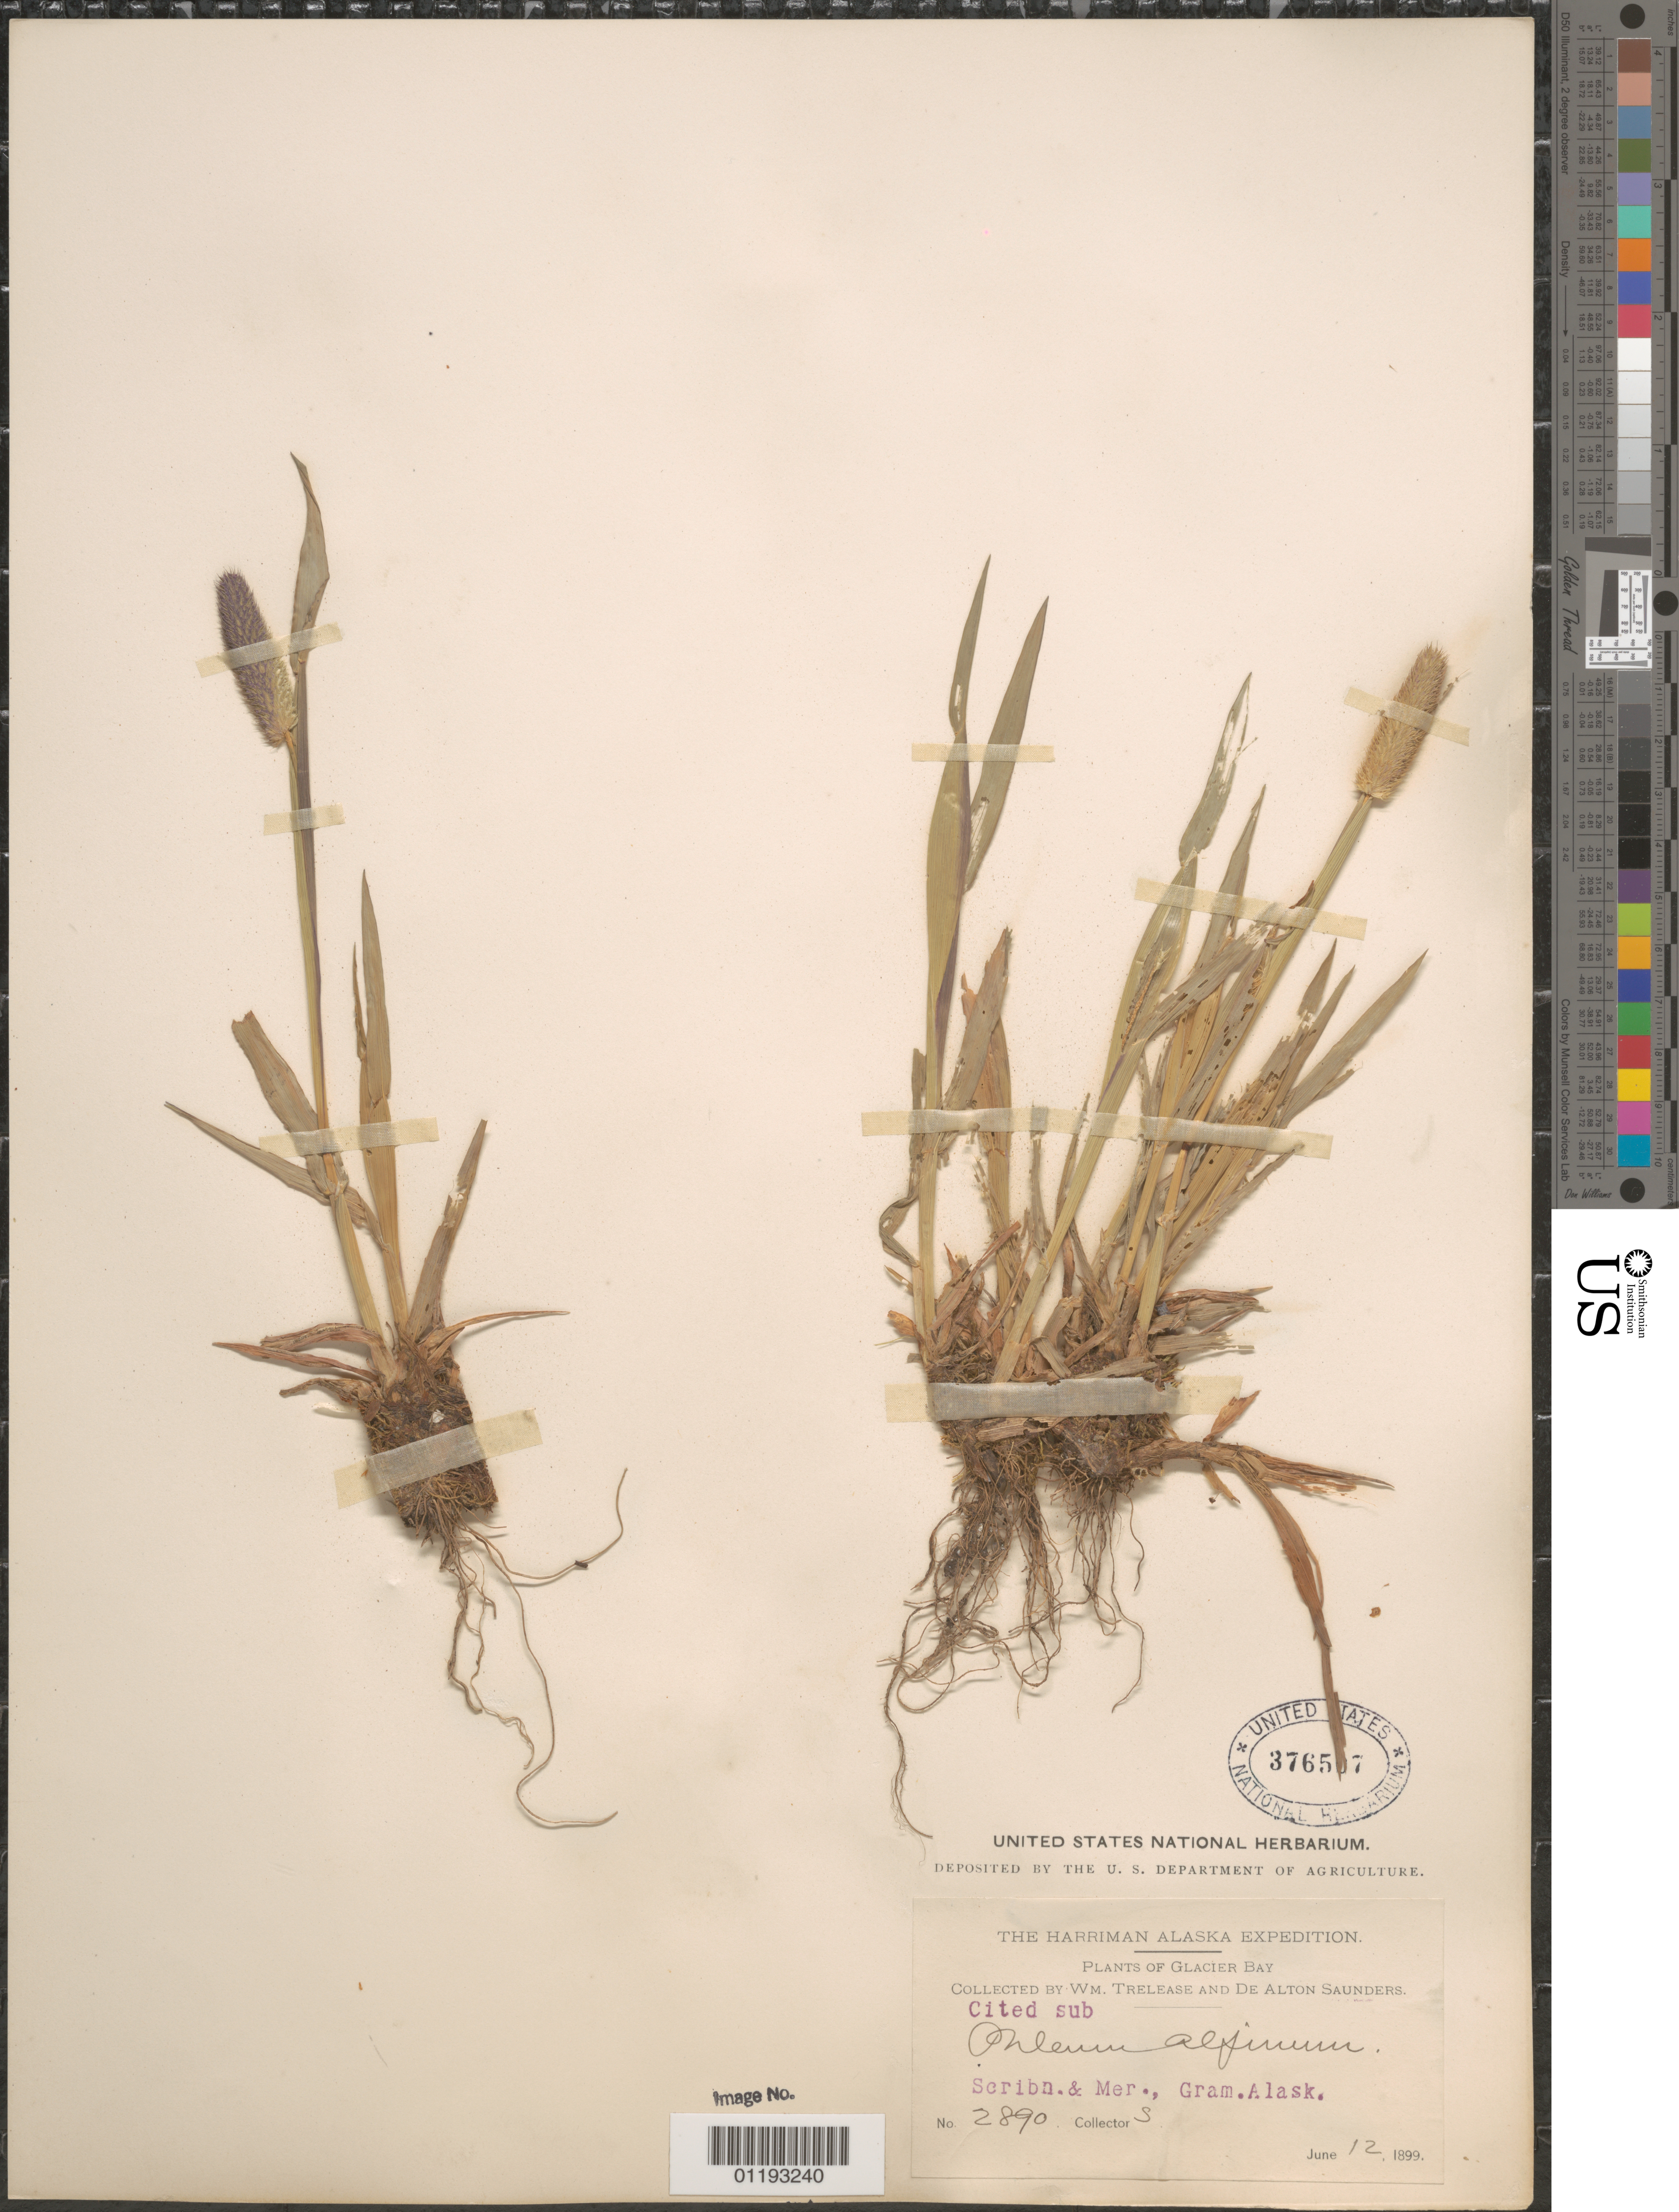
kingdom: Plantae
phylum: Tracheophyta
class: Liliopsida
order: Poales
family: Poaceae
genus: Phleum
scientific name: Phleum alpinum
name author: L.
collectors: W. Trelease & D. Saunders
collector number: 2890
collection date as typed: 12 Jun 1899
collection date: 1899-06-12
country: United States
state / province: Alaska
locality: Glacier Bay.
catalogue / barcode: US 376507